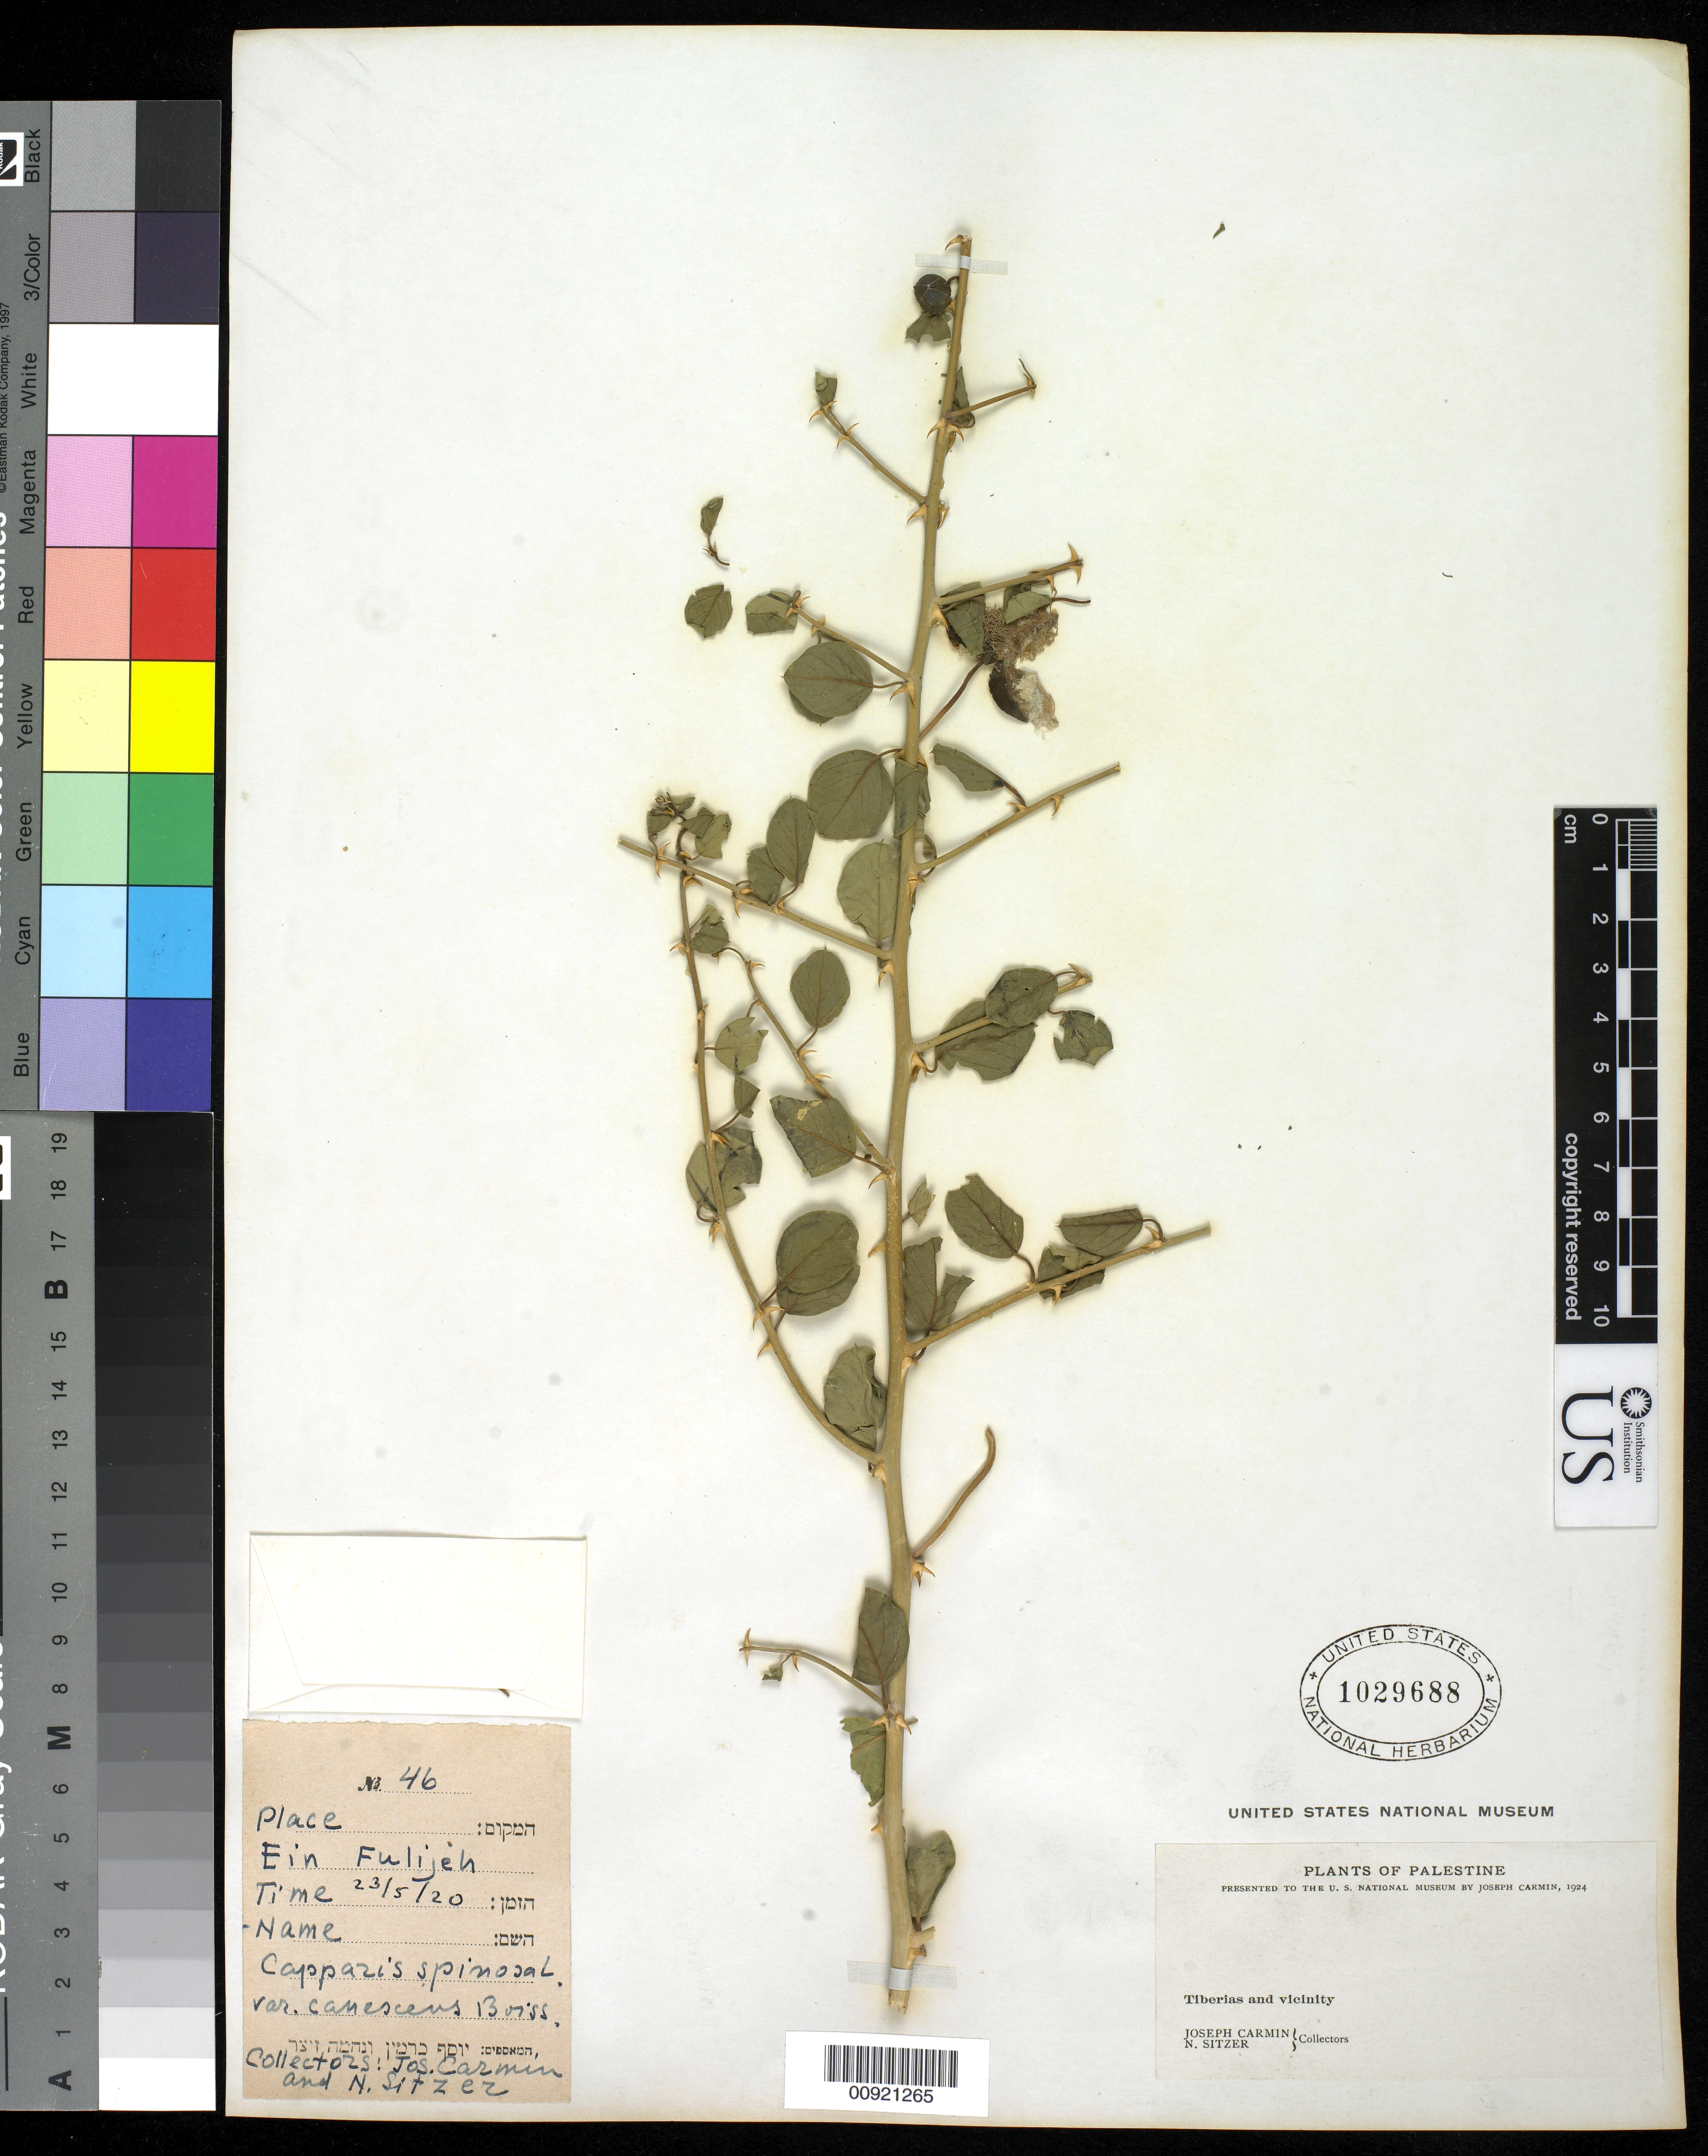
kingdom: Plantae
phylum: Tracheophyta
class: Magnoliopsida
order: Brassicales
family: Capparaceae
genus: Capparis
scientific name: Capparis spinosa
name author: L.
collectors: J. Carmin & N. Sitzer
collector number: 46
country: Israel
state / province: Northern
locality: Tiberias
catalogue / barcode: US 1029688